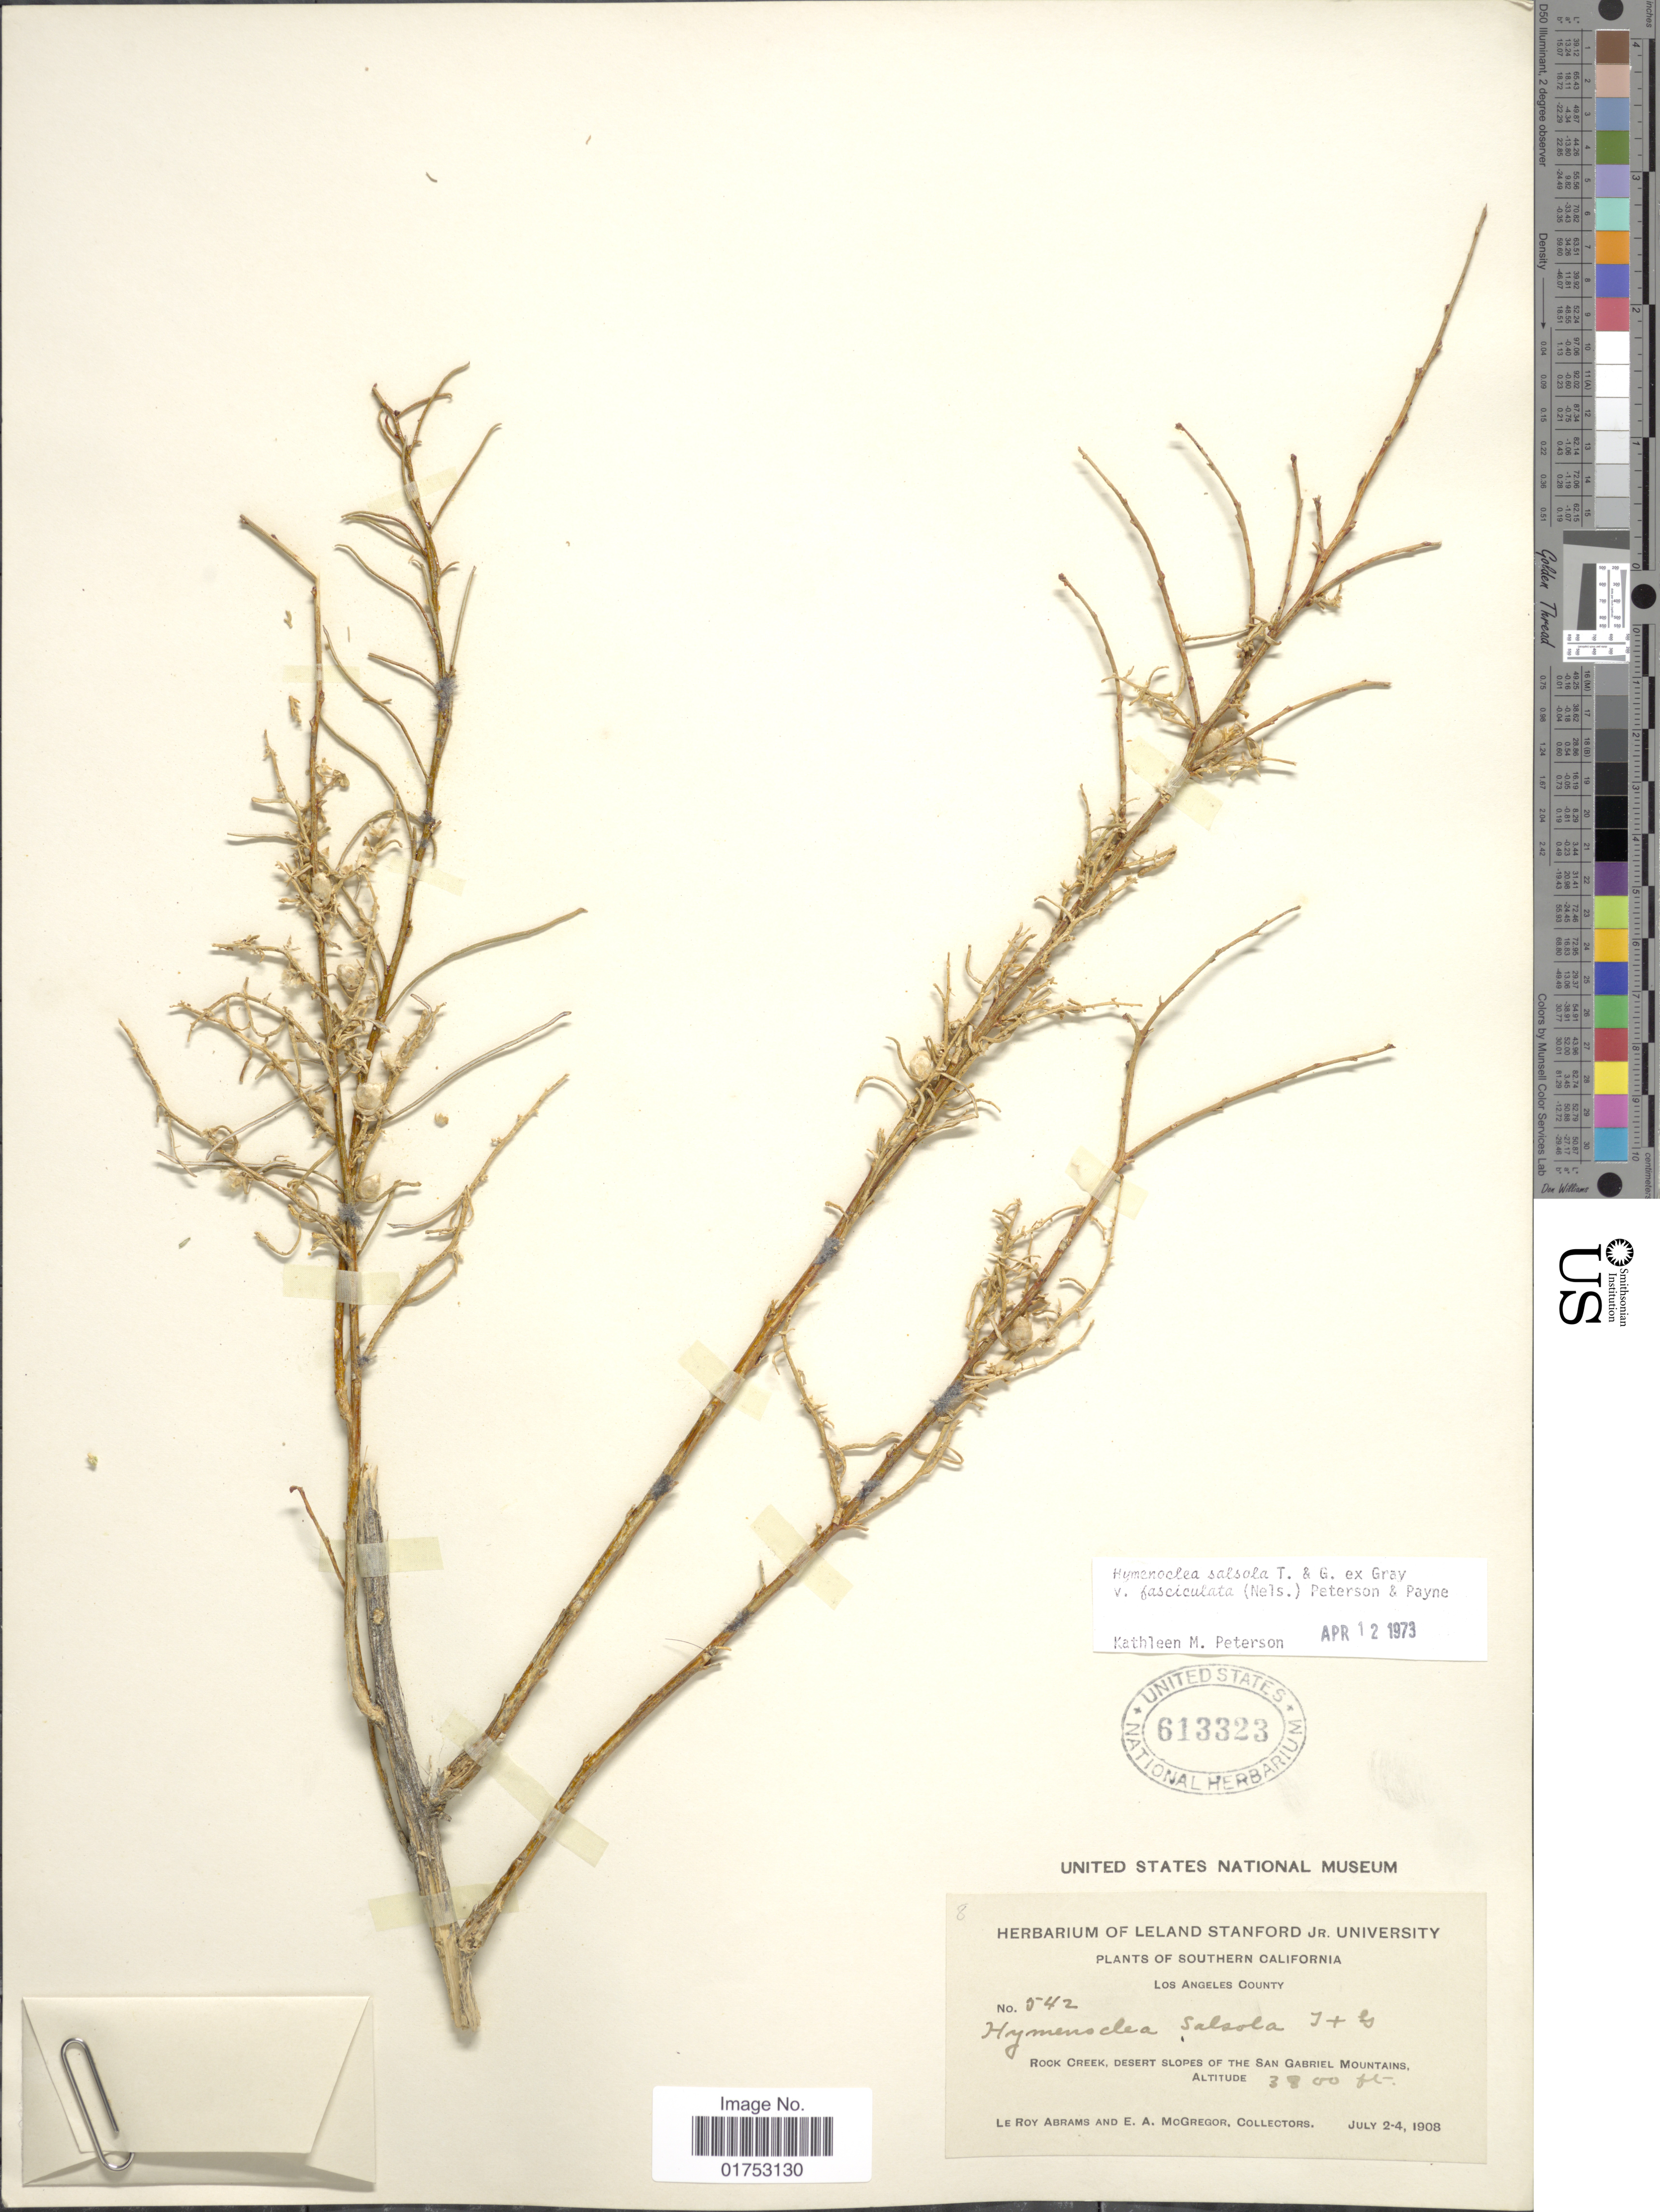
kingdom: Plantae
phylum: Tracheophyta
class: Magnoliopsida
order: Asterales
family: Asteraceae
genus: Hymenoclea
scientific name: Hymenoclea salsola var. fasciculata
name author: (A. Nelson) K.M. Peterson & W.W.Payne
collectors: L. Abrams & E. A. McGregor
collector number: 542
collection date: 1908-07-02/1908-07-04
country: United States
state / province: California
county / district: Los Angeles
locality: Southern California, Los Angeles County, Rock Creek, Desert slopes of the San Gabriel Mountains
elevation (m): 1158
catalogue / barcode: US 613323